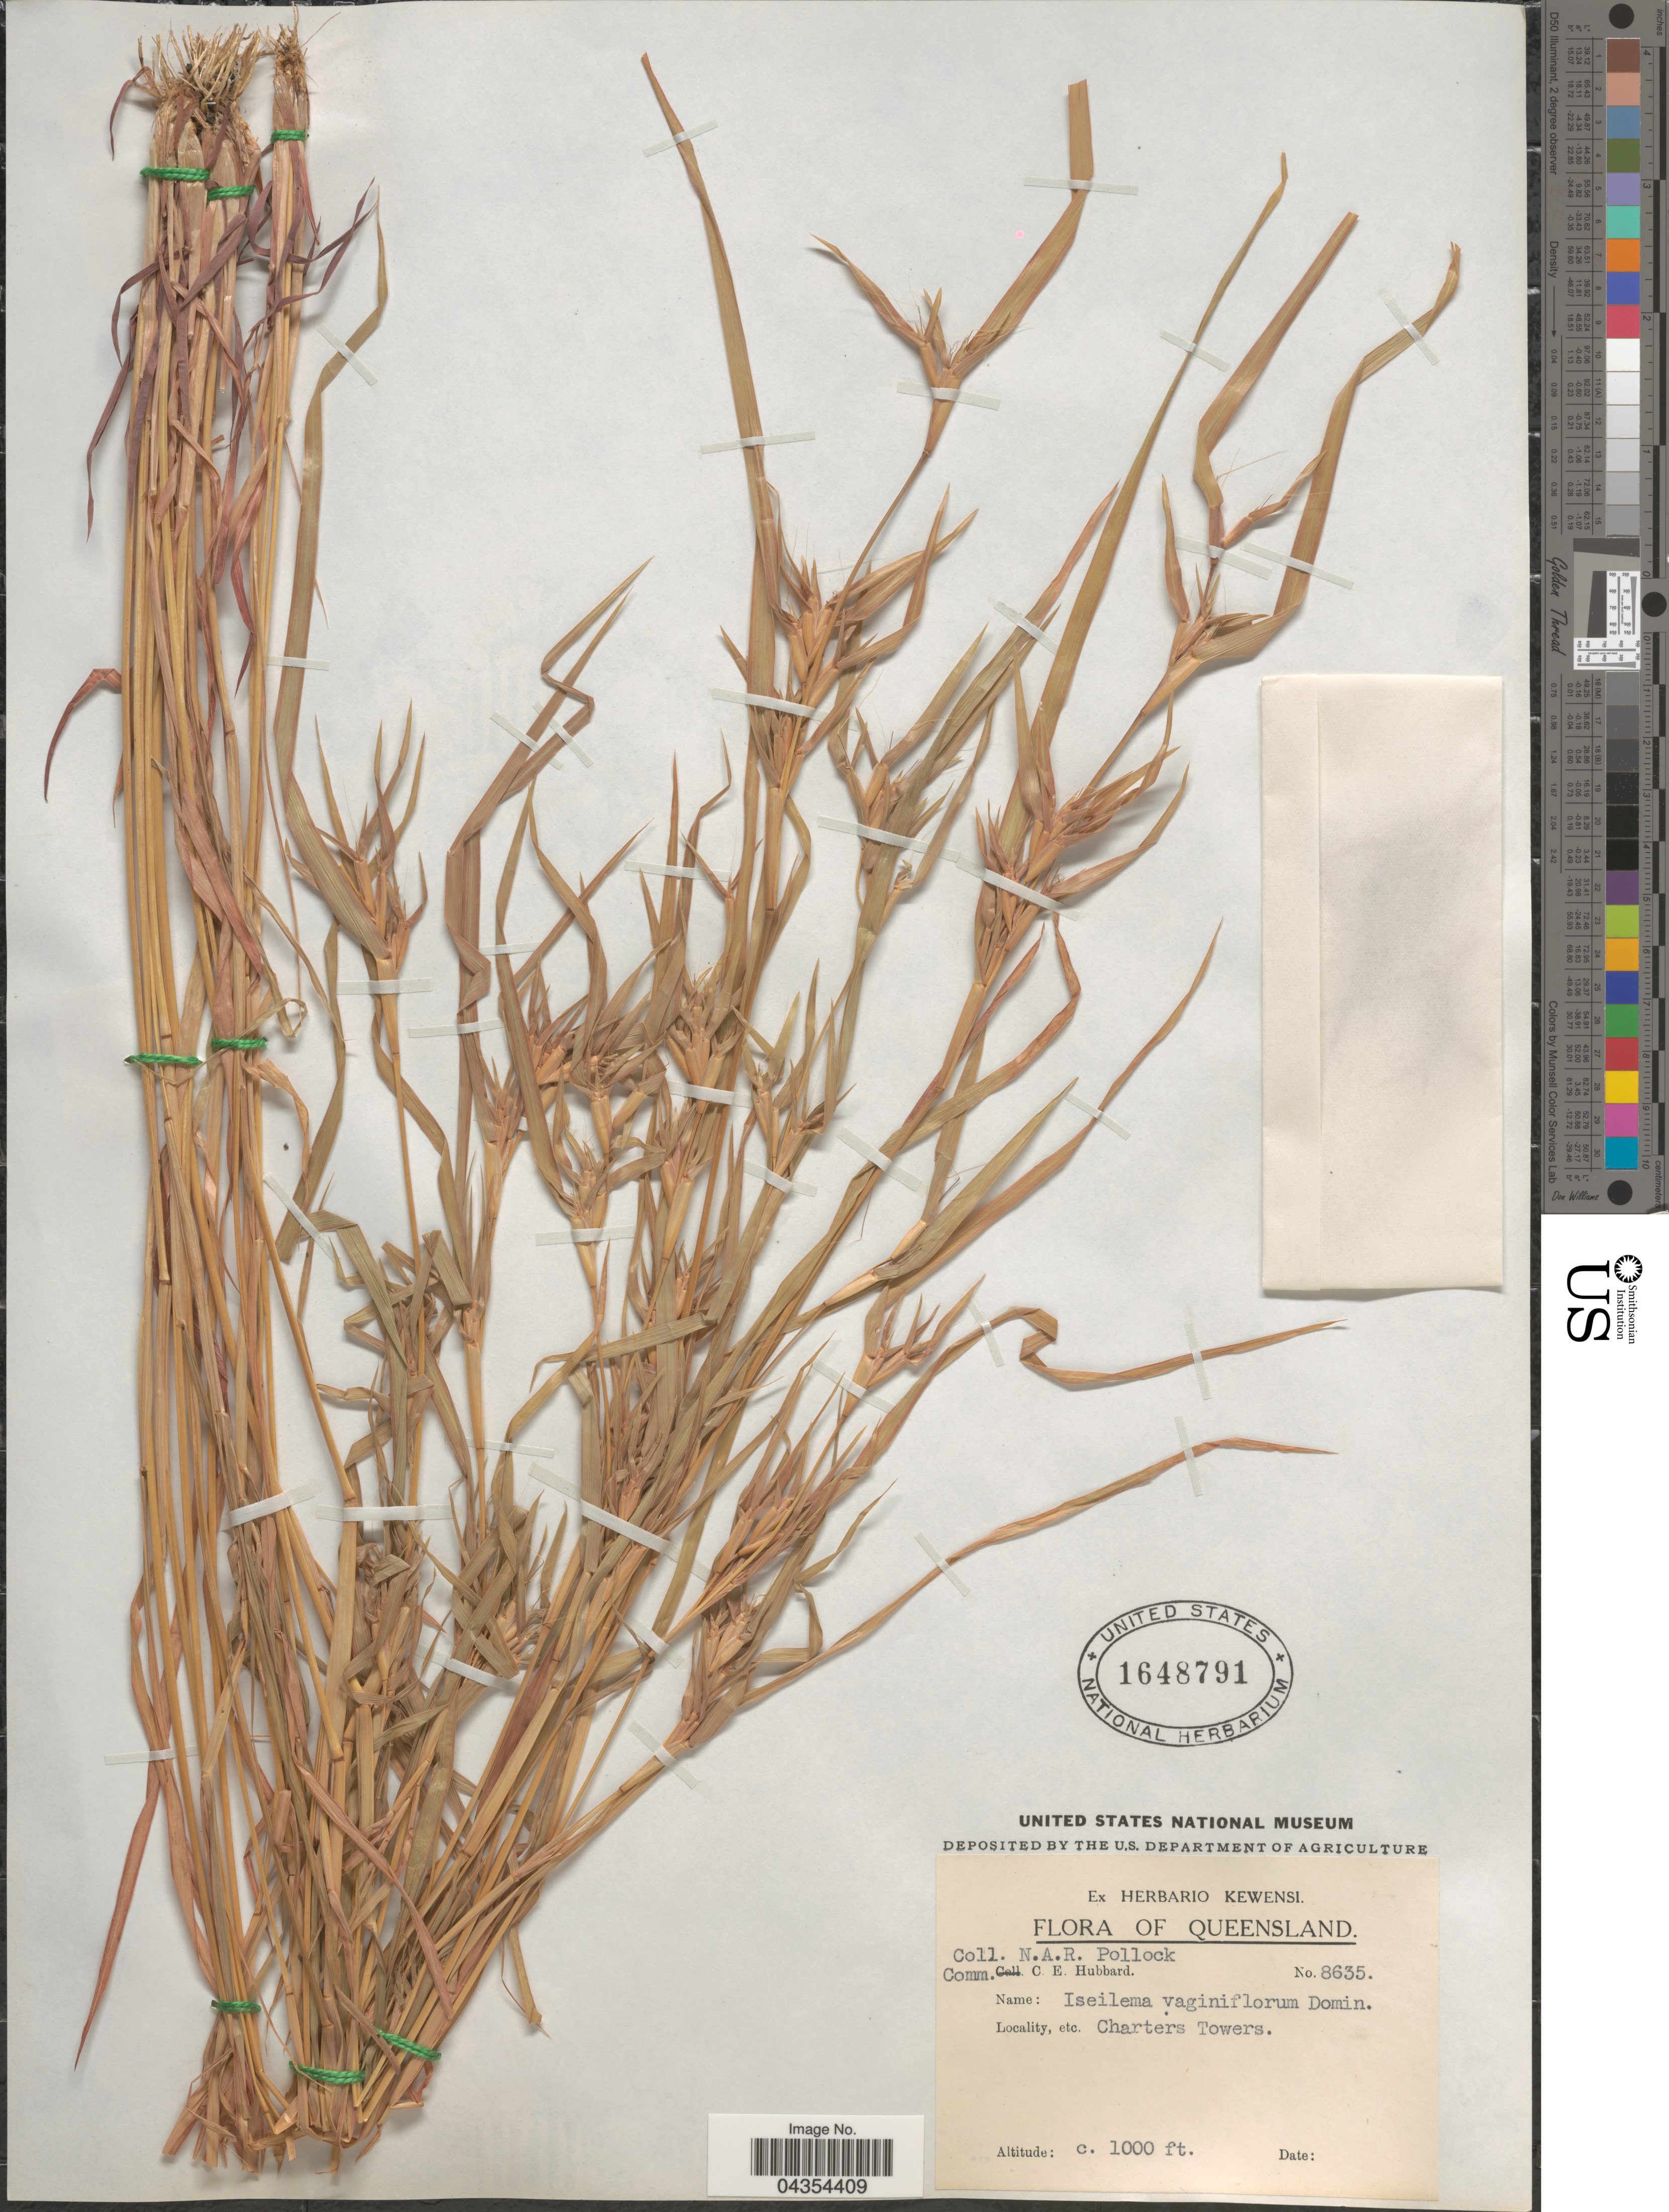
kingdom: Plantae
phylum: Tracheophyta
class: Liliopsida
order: Poales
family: Poaceae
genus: Iseilema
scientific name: Iseilema vaginiflorum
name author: Domin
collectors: N. Pollock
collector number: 8635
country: Australia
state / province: Queensland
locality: Charters Towers.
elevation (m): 305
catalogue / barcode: US 1648791